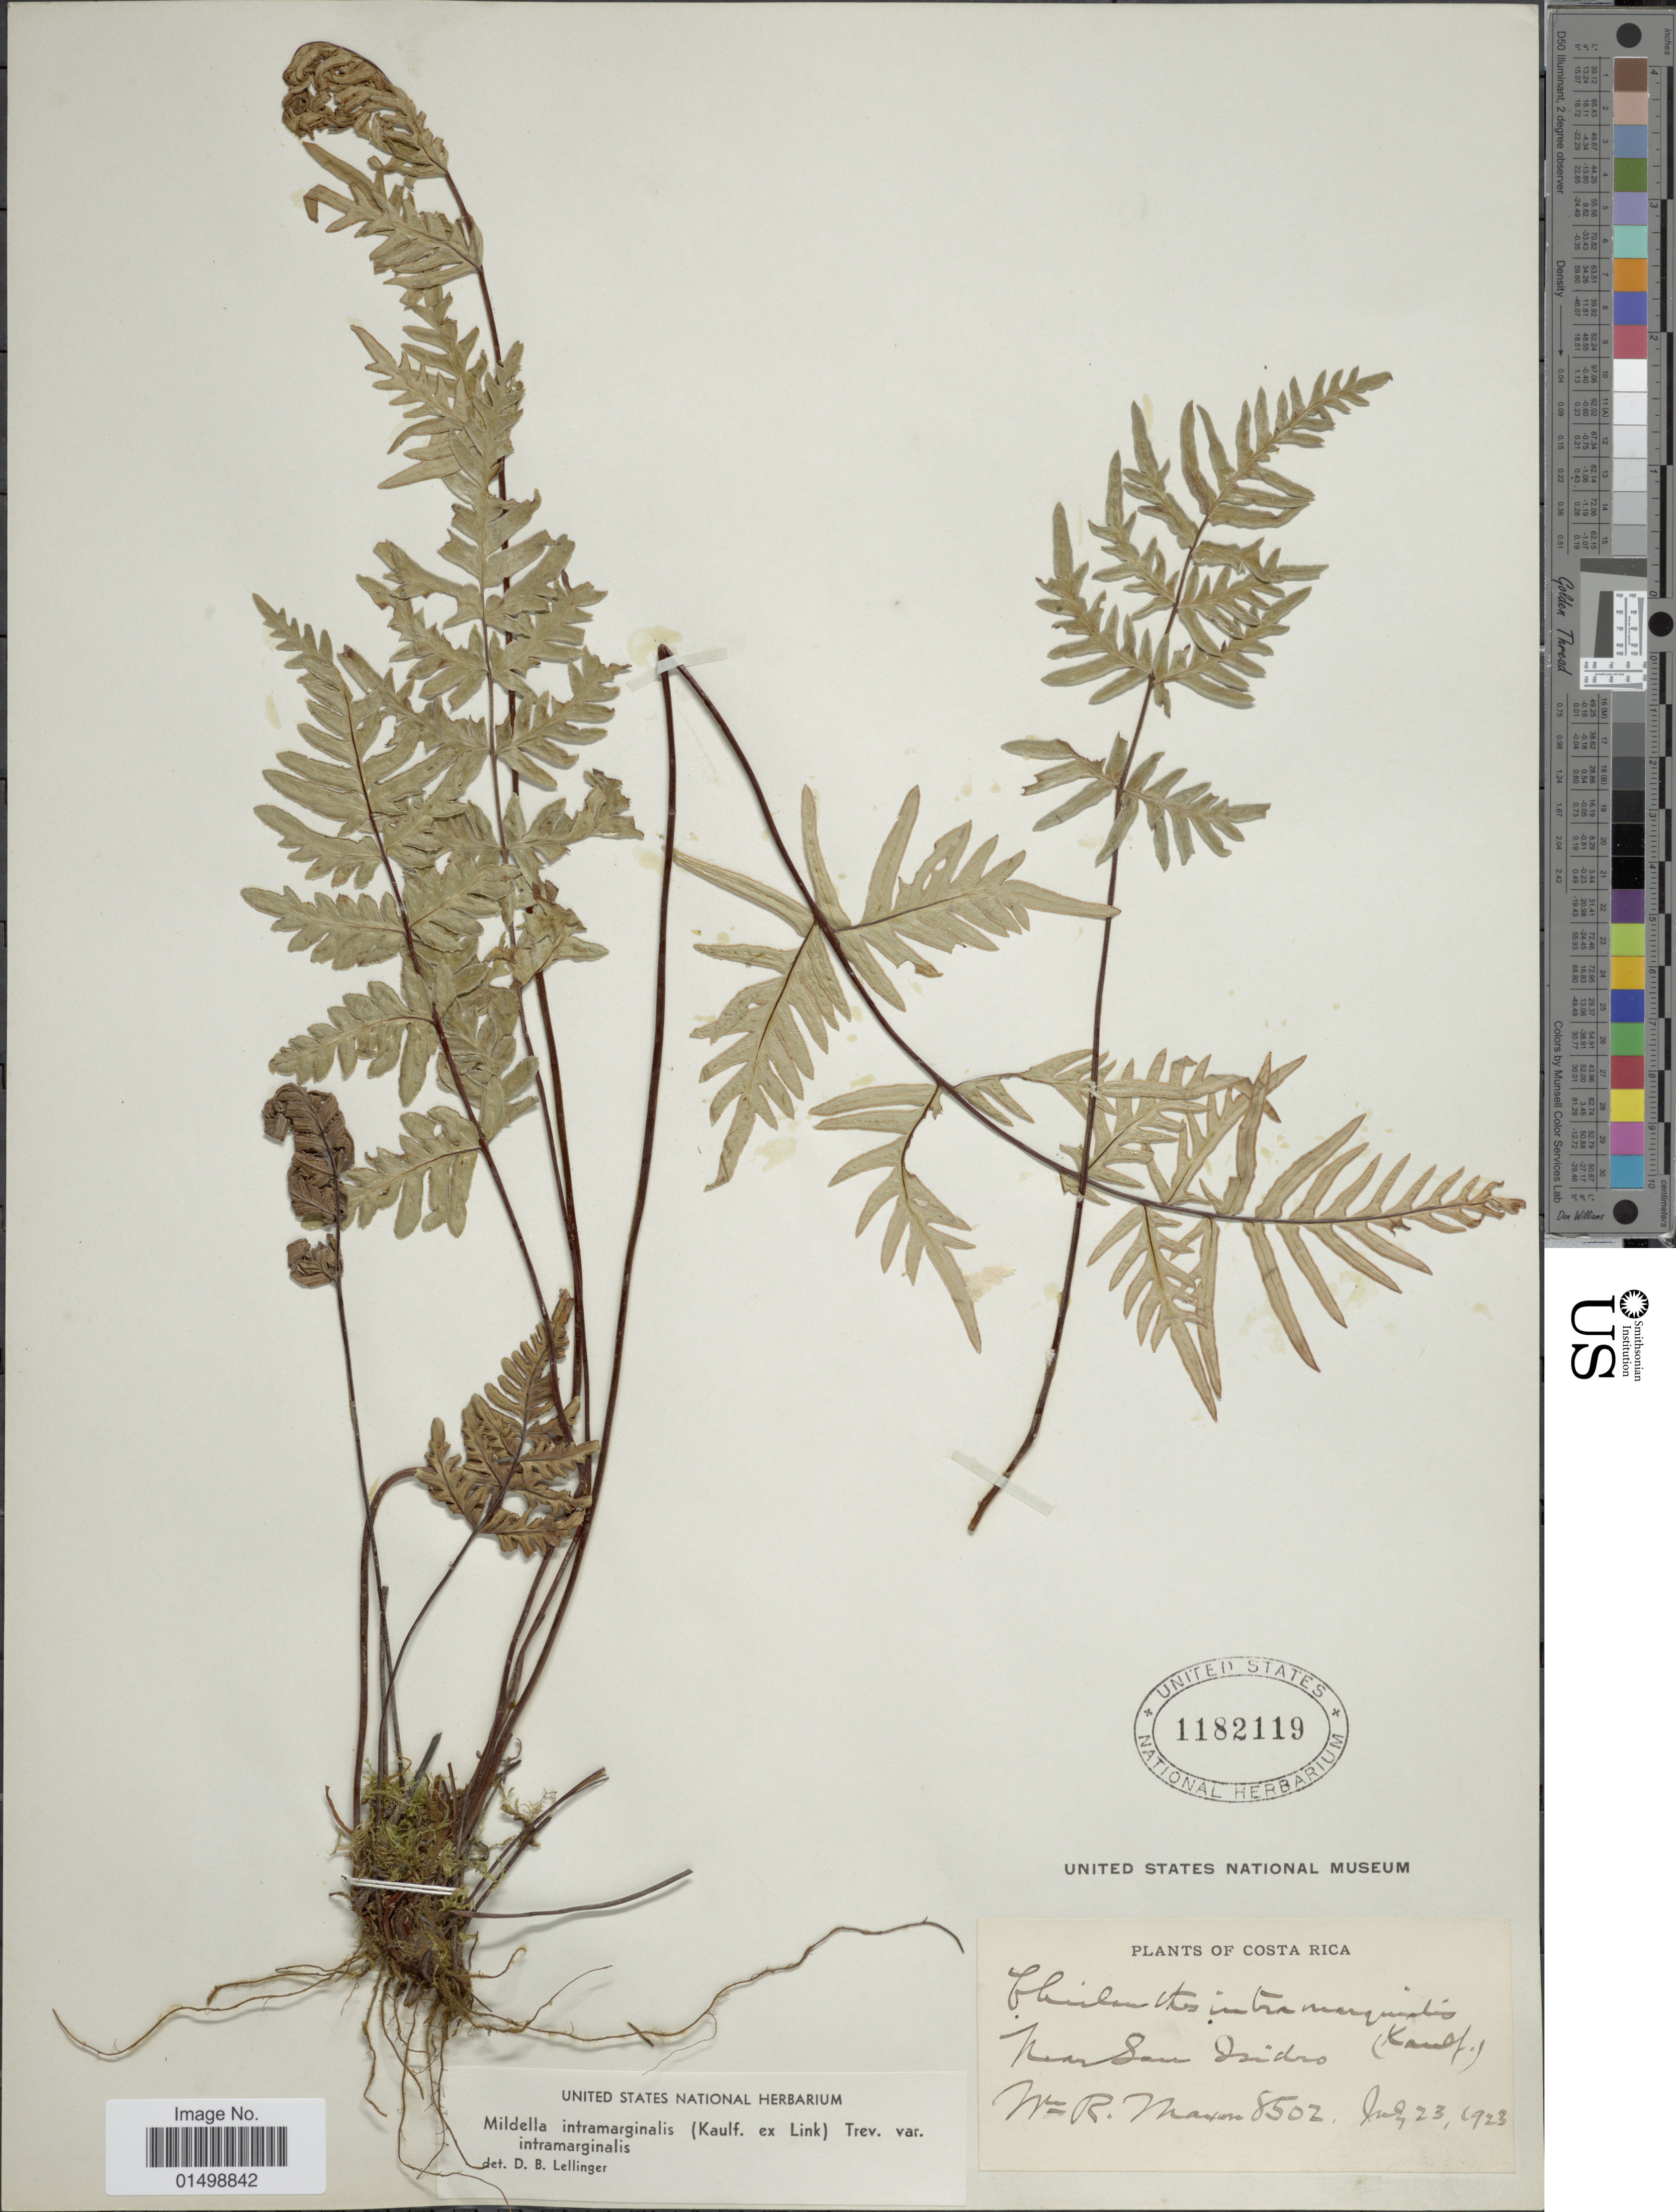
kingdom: Plantae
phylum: Tracheophyta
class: Polypodiopsida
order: Polypodiales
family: Pteridaceae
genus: Cheilanthes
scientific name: Cheilanthes intramarginalis var. intramarginalis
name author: (Kaulf.) Hook.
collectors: W. R. Maxon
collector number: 8502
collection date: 1923-07-23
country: Costa Rica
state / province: Heredia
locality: Near San Isidro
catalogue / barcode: US 1182119